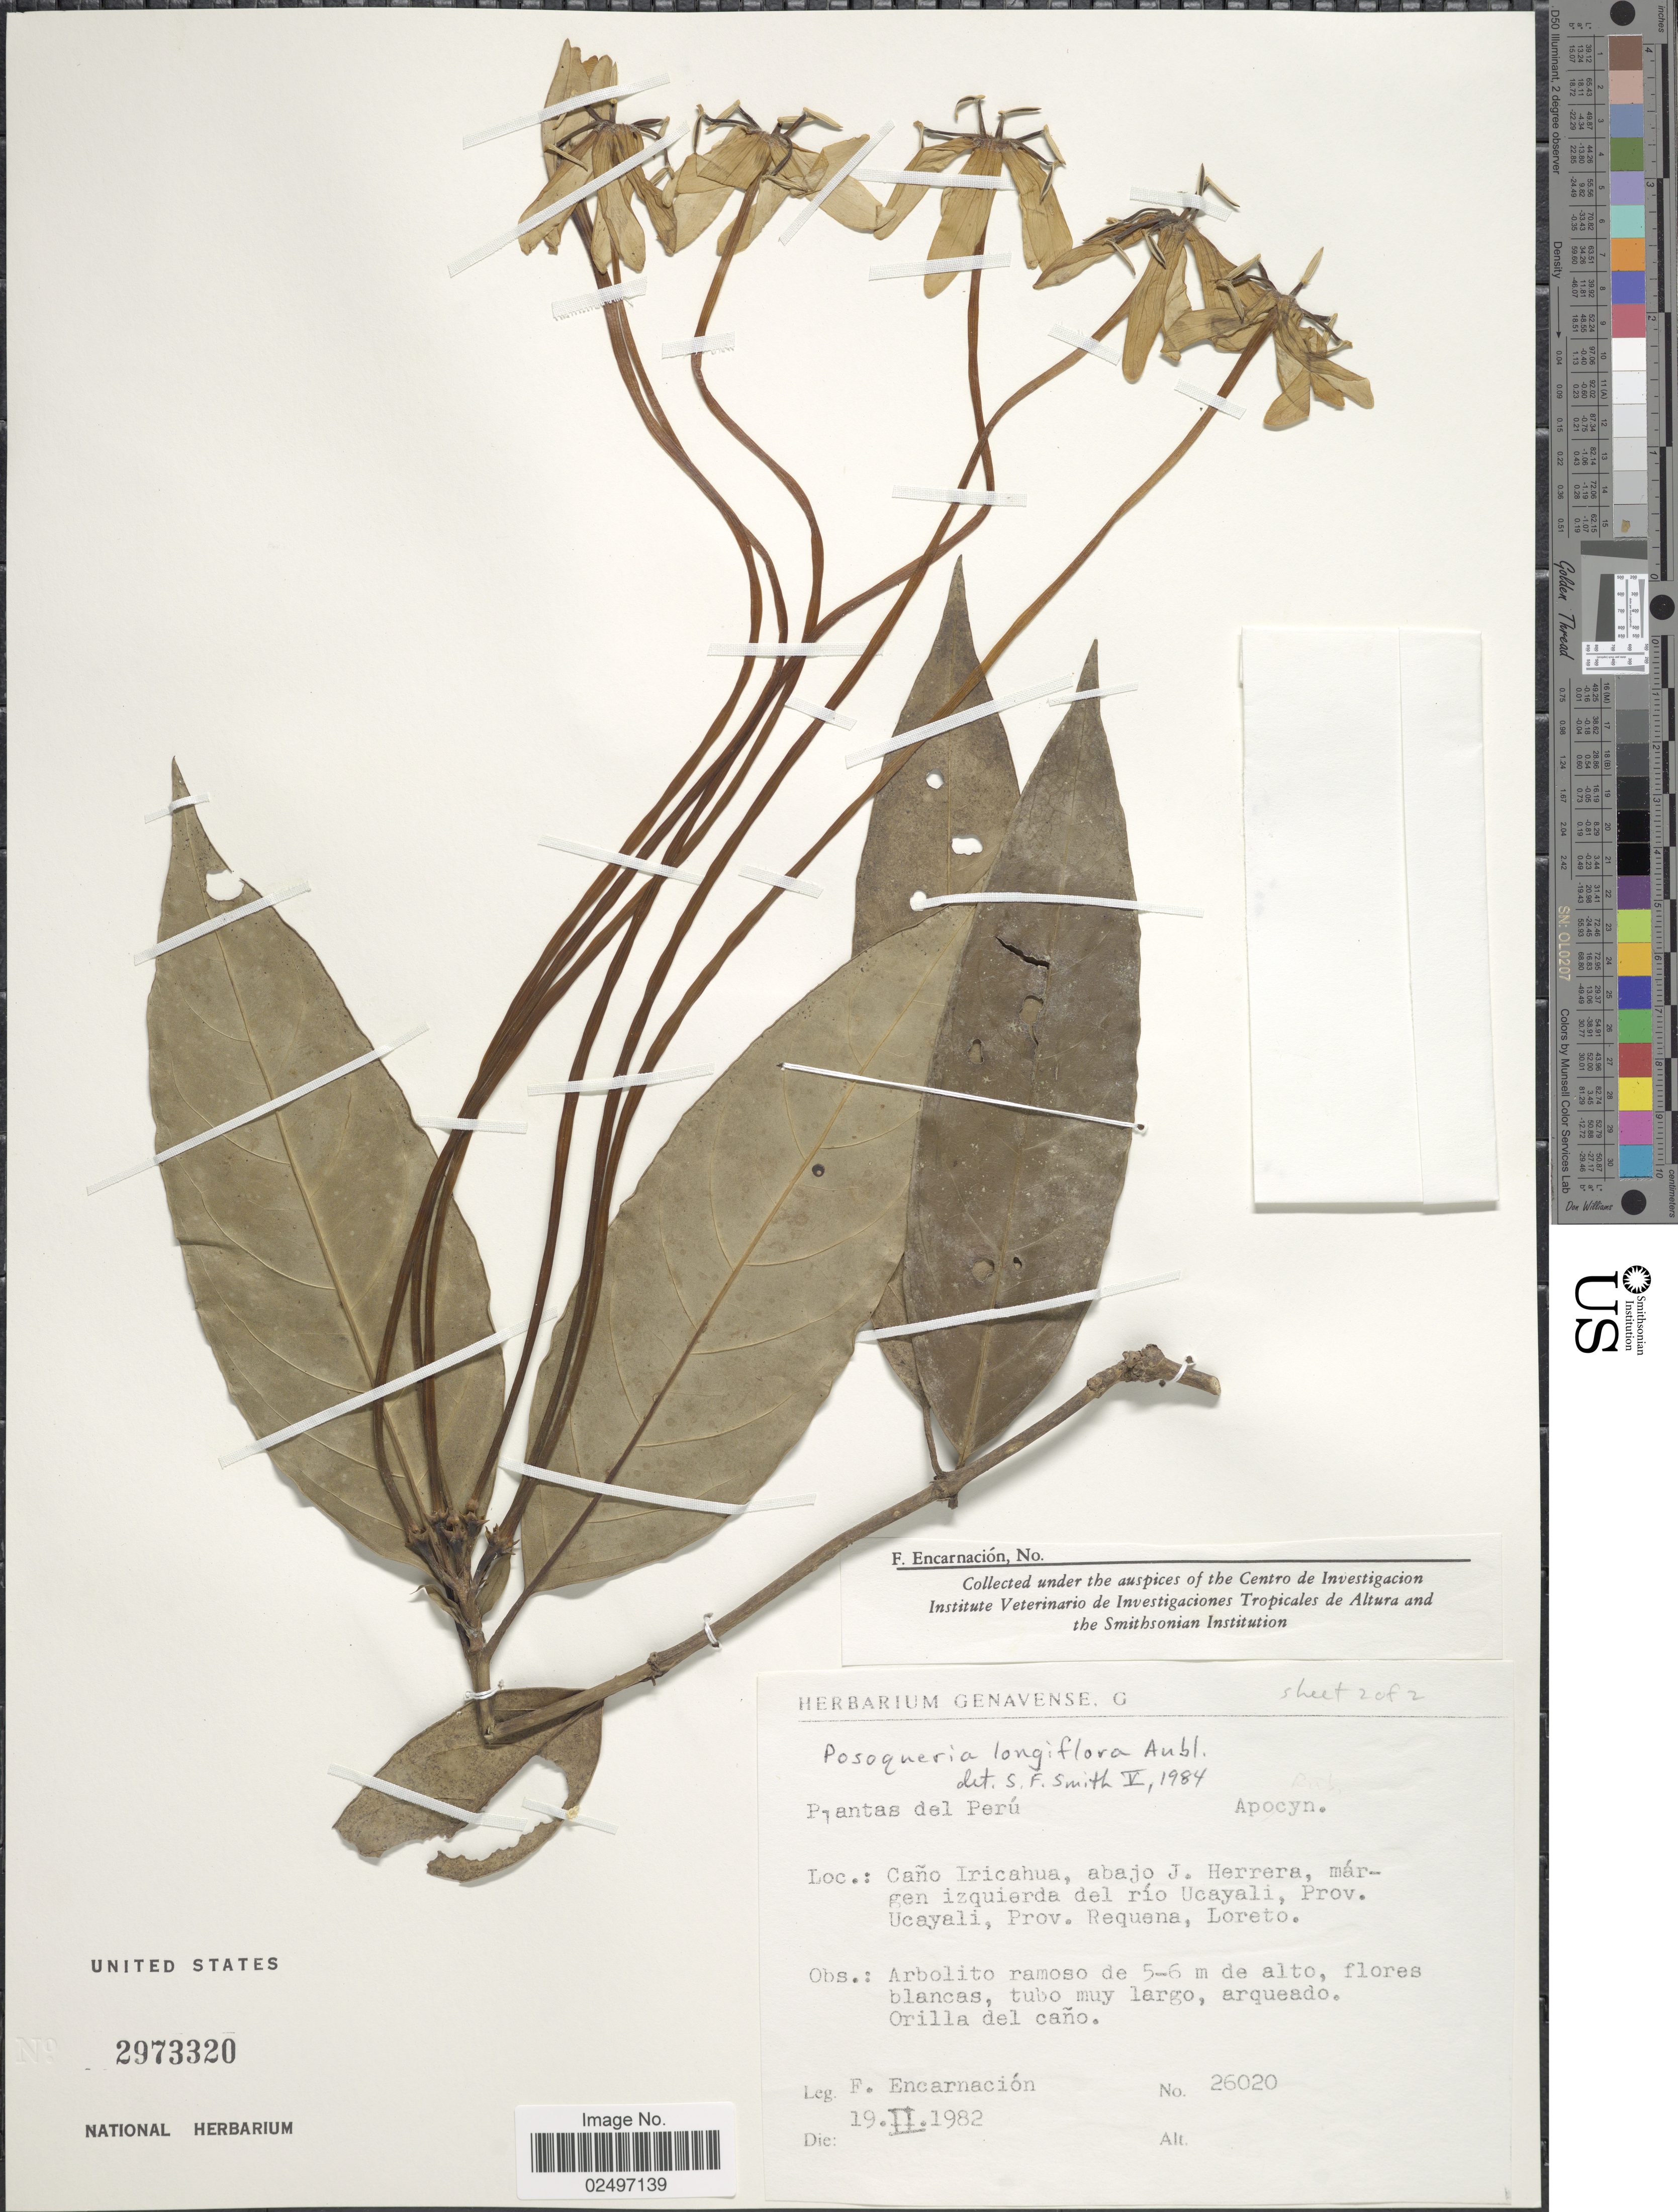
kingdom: Plantae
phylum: Tracheophyta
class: Magnoliopsida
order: Gentianales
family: Rubiaceae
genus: Posoqueria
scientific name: Posoqueria longiflora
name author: Aubl.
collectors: F. Encarnación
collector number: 26020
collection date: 1982-02-19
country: Peru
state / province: Loreto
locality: Caño Iricahua, abajo J. Herrera, márgen izquierda del río Ucayali, Prov. Ucayali, Prov. Requena, Orilla del caño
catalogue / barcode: US 2973320